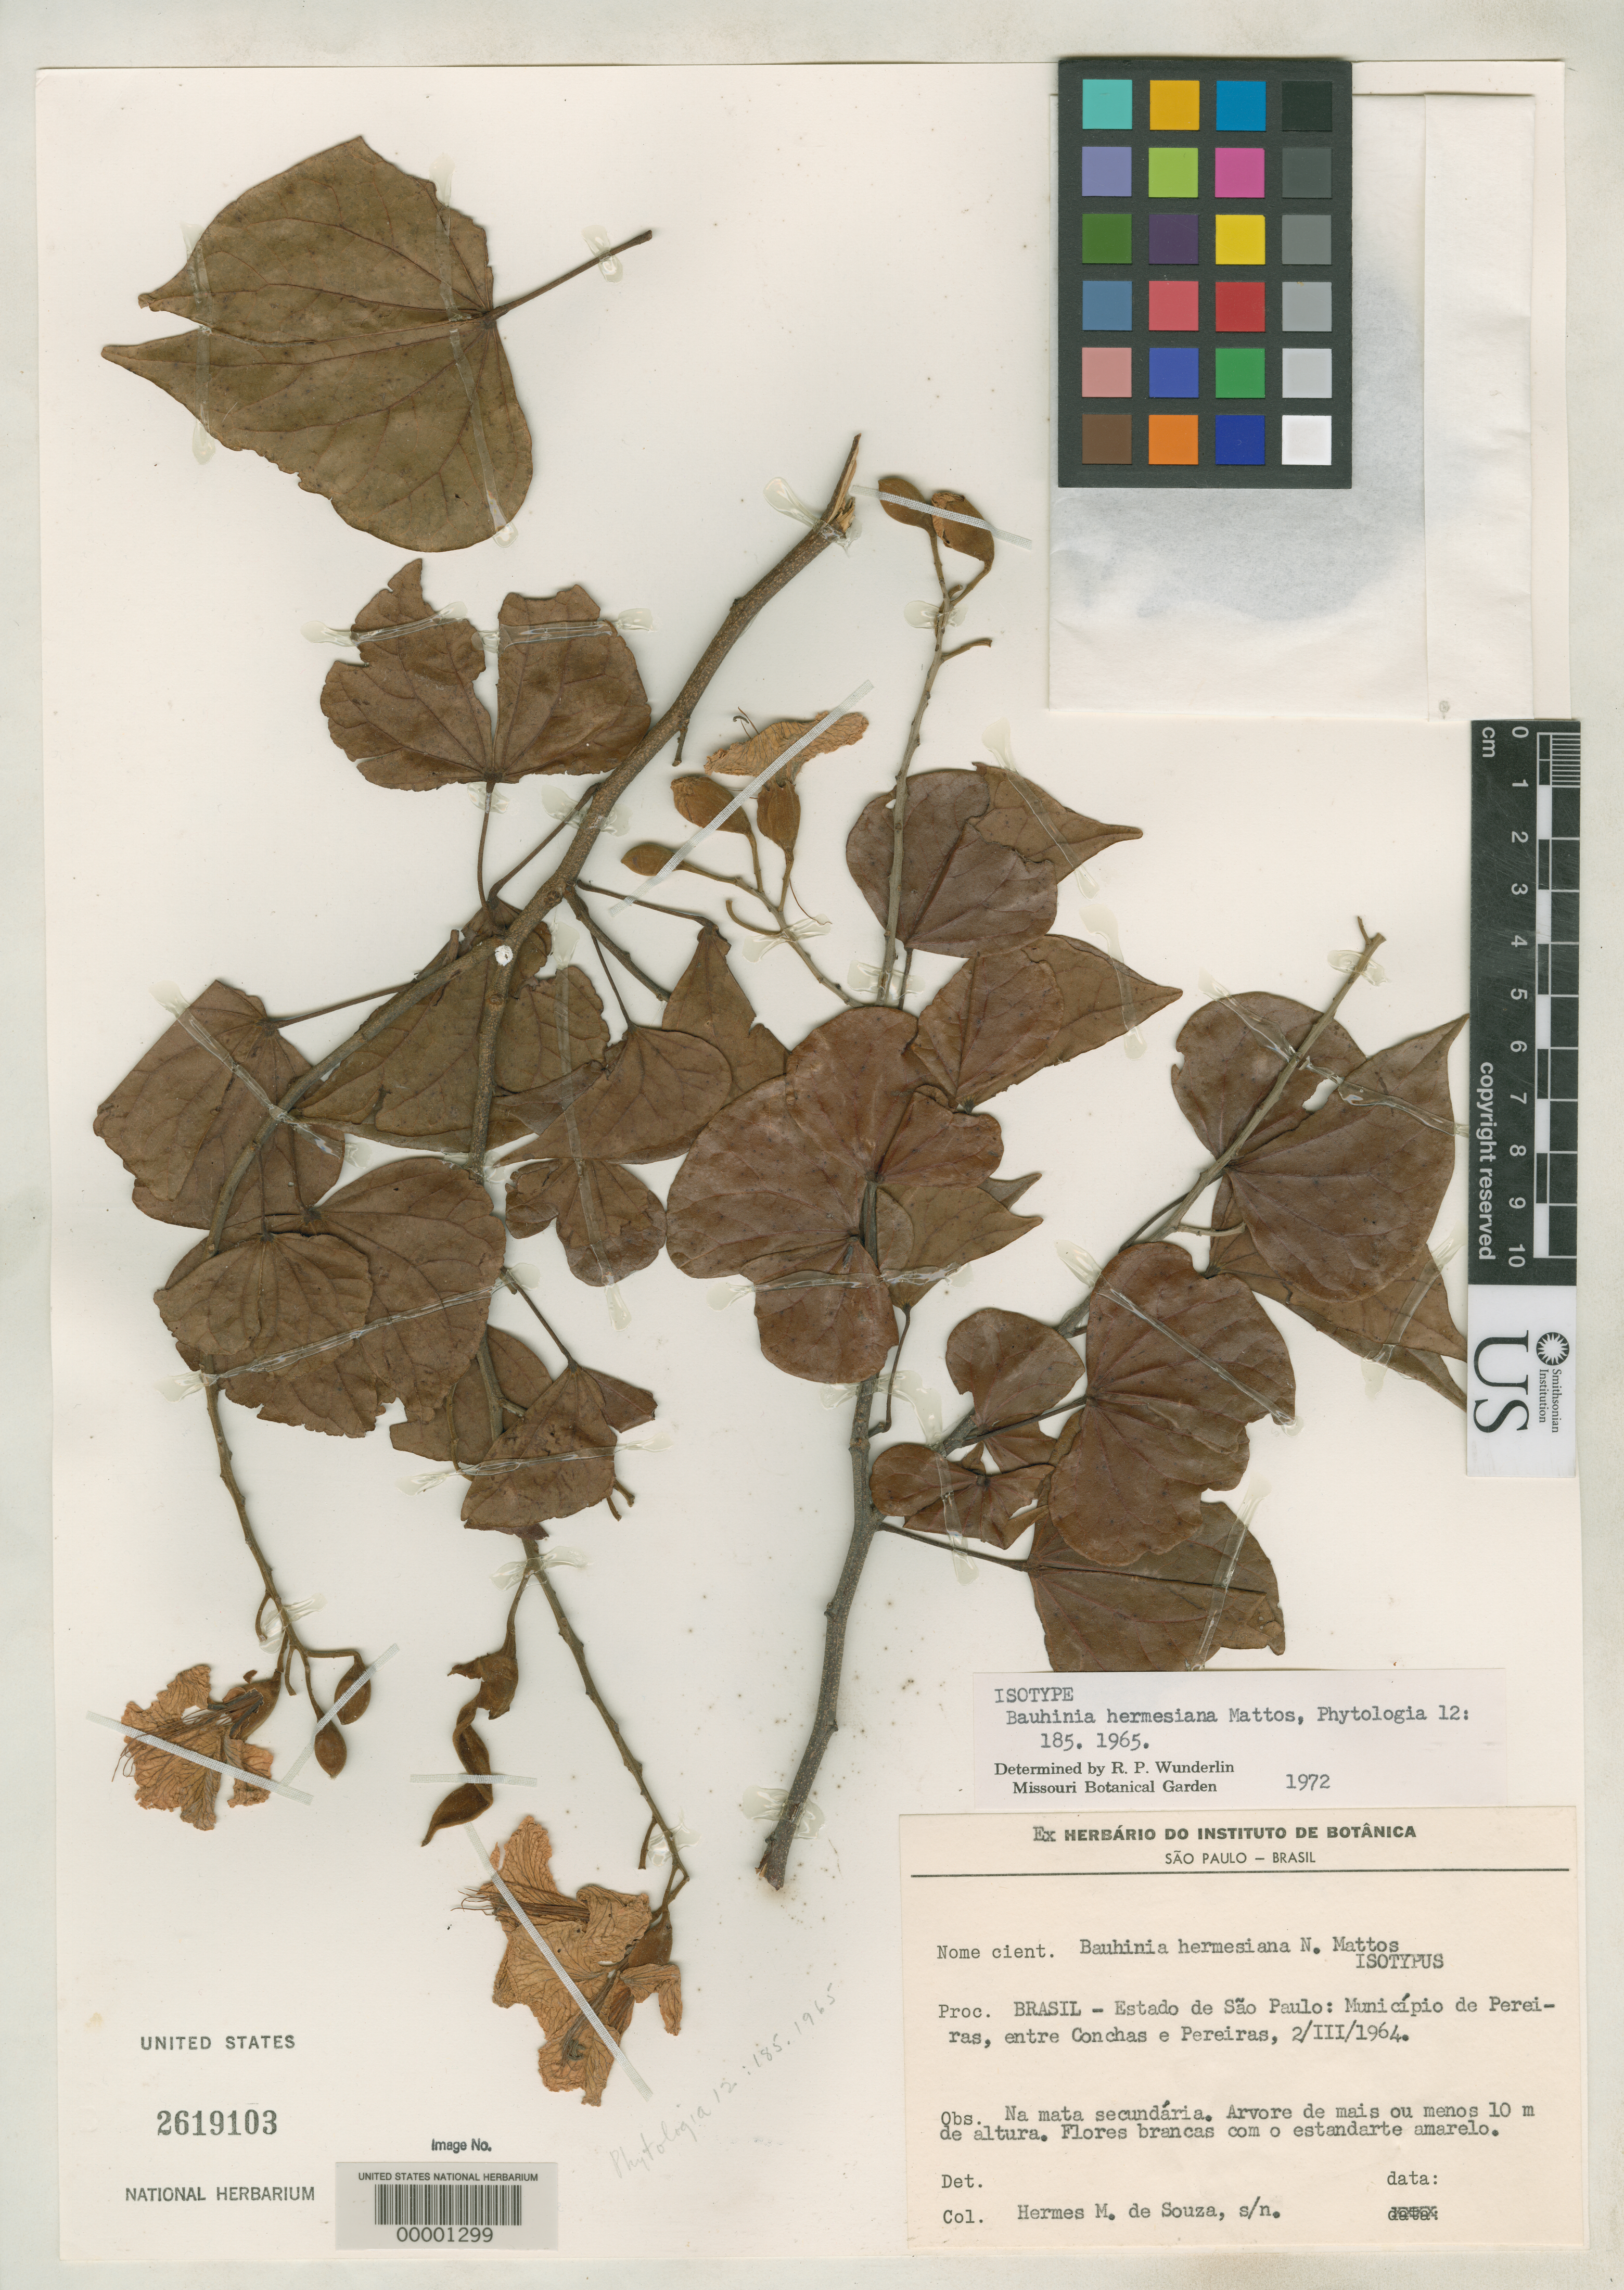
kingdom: Plantae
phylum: Tracheophyta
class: Magnoliopsida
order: Fabales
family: Fabaceae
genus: Bauhinia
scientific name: Bauhinia hermesiana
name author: N.F. Mattos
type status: Isotype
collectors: H. M. Souza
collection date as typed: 02 Mar 1964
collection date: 1964-03-02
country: Brazil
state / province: São Paulo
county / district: Pereiras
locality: Between Conchas and Pereiras.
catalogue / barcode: US 2619103